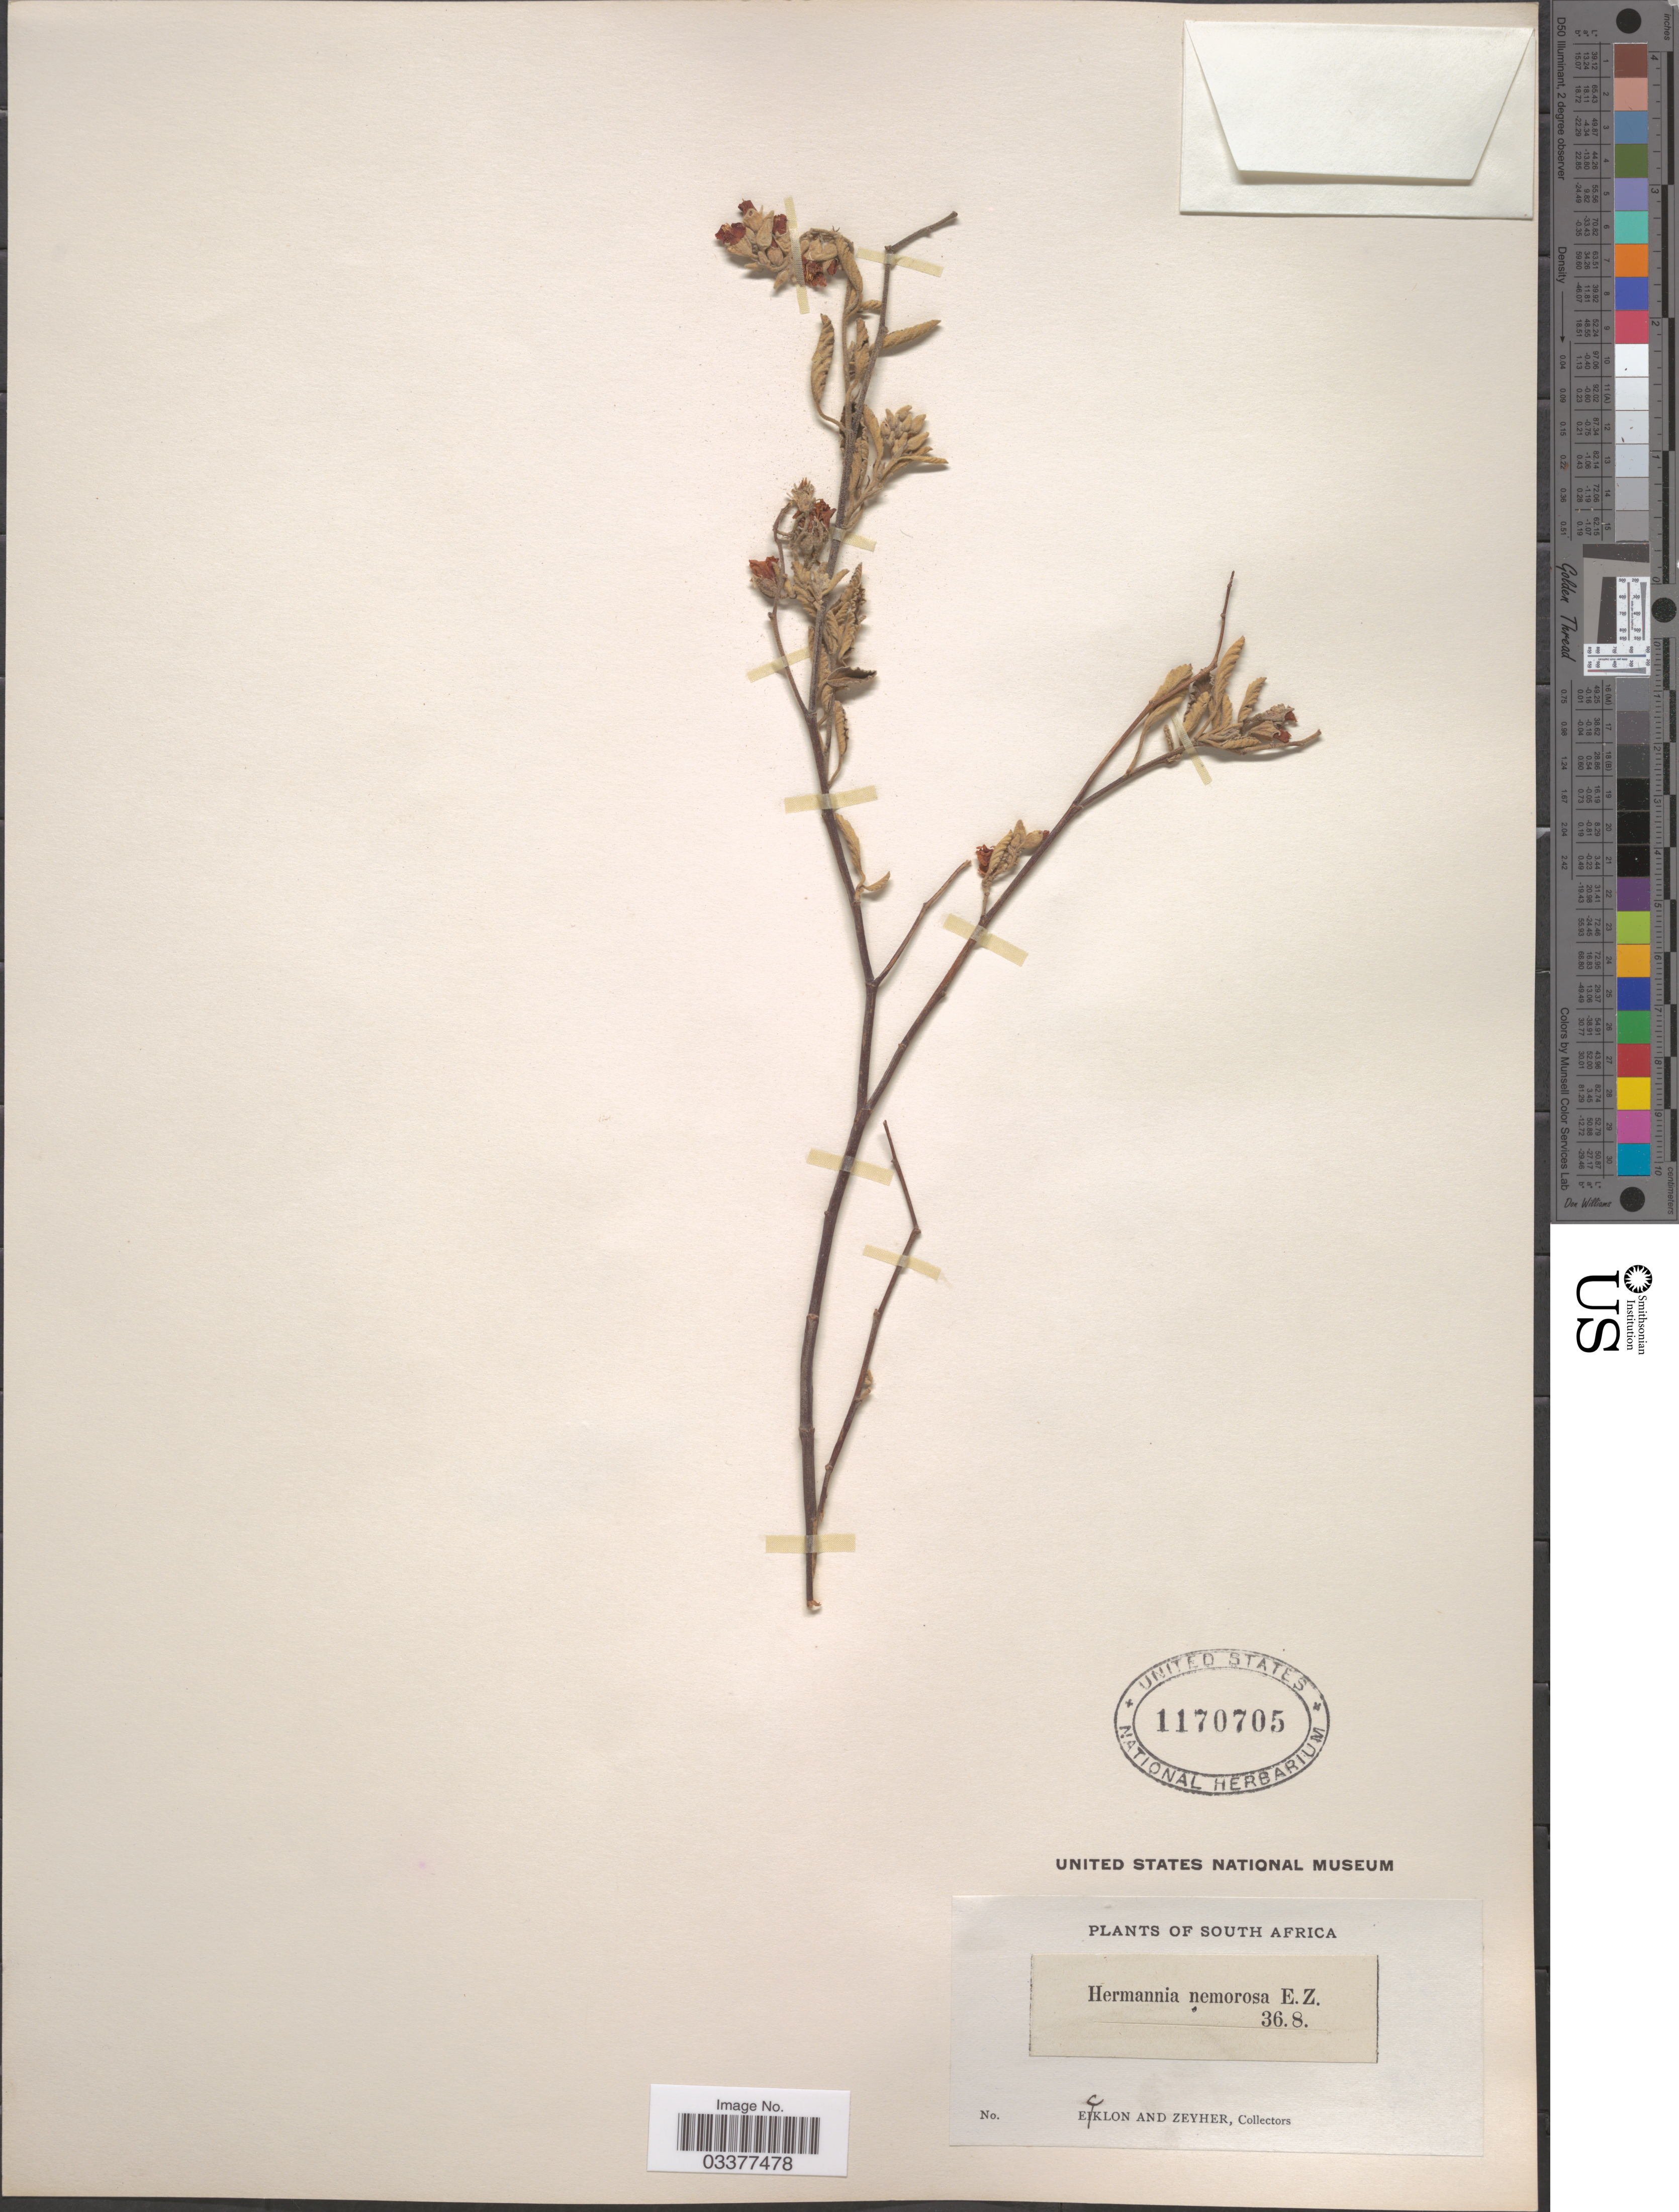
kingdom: Plantae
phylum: Tracheophyta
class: Magnoliopsida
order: Malvales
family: Malvaceae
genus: Hermannia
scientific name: Hermannia nemorosa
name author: Eckl. & Zeyh.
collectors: -. Ecklon & -. Zeyher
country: South Africa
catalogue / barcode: US 1170705